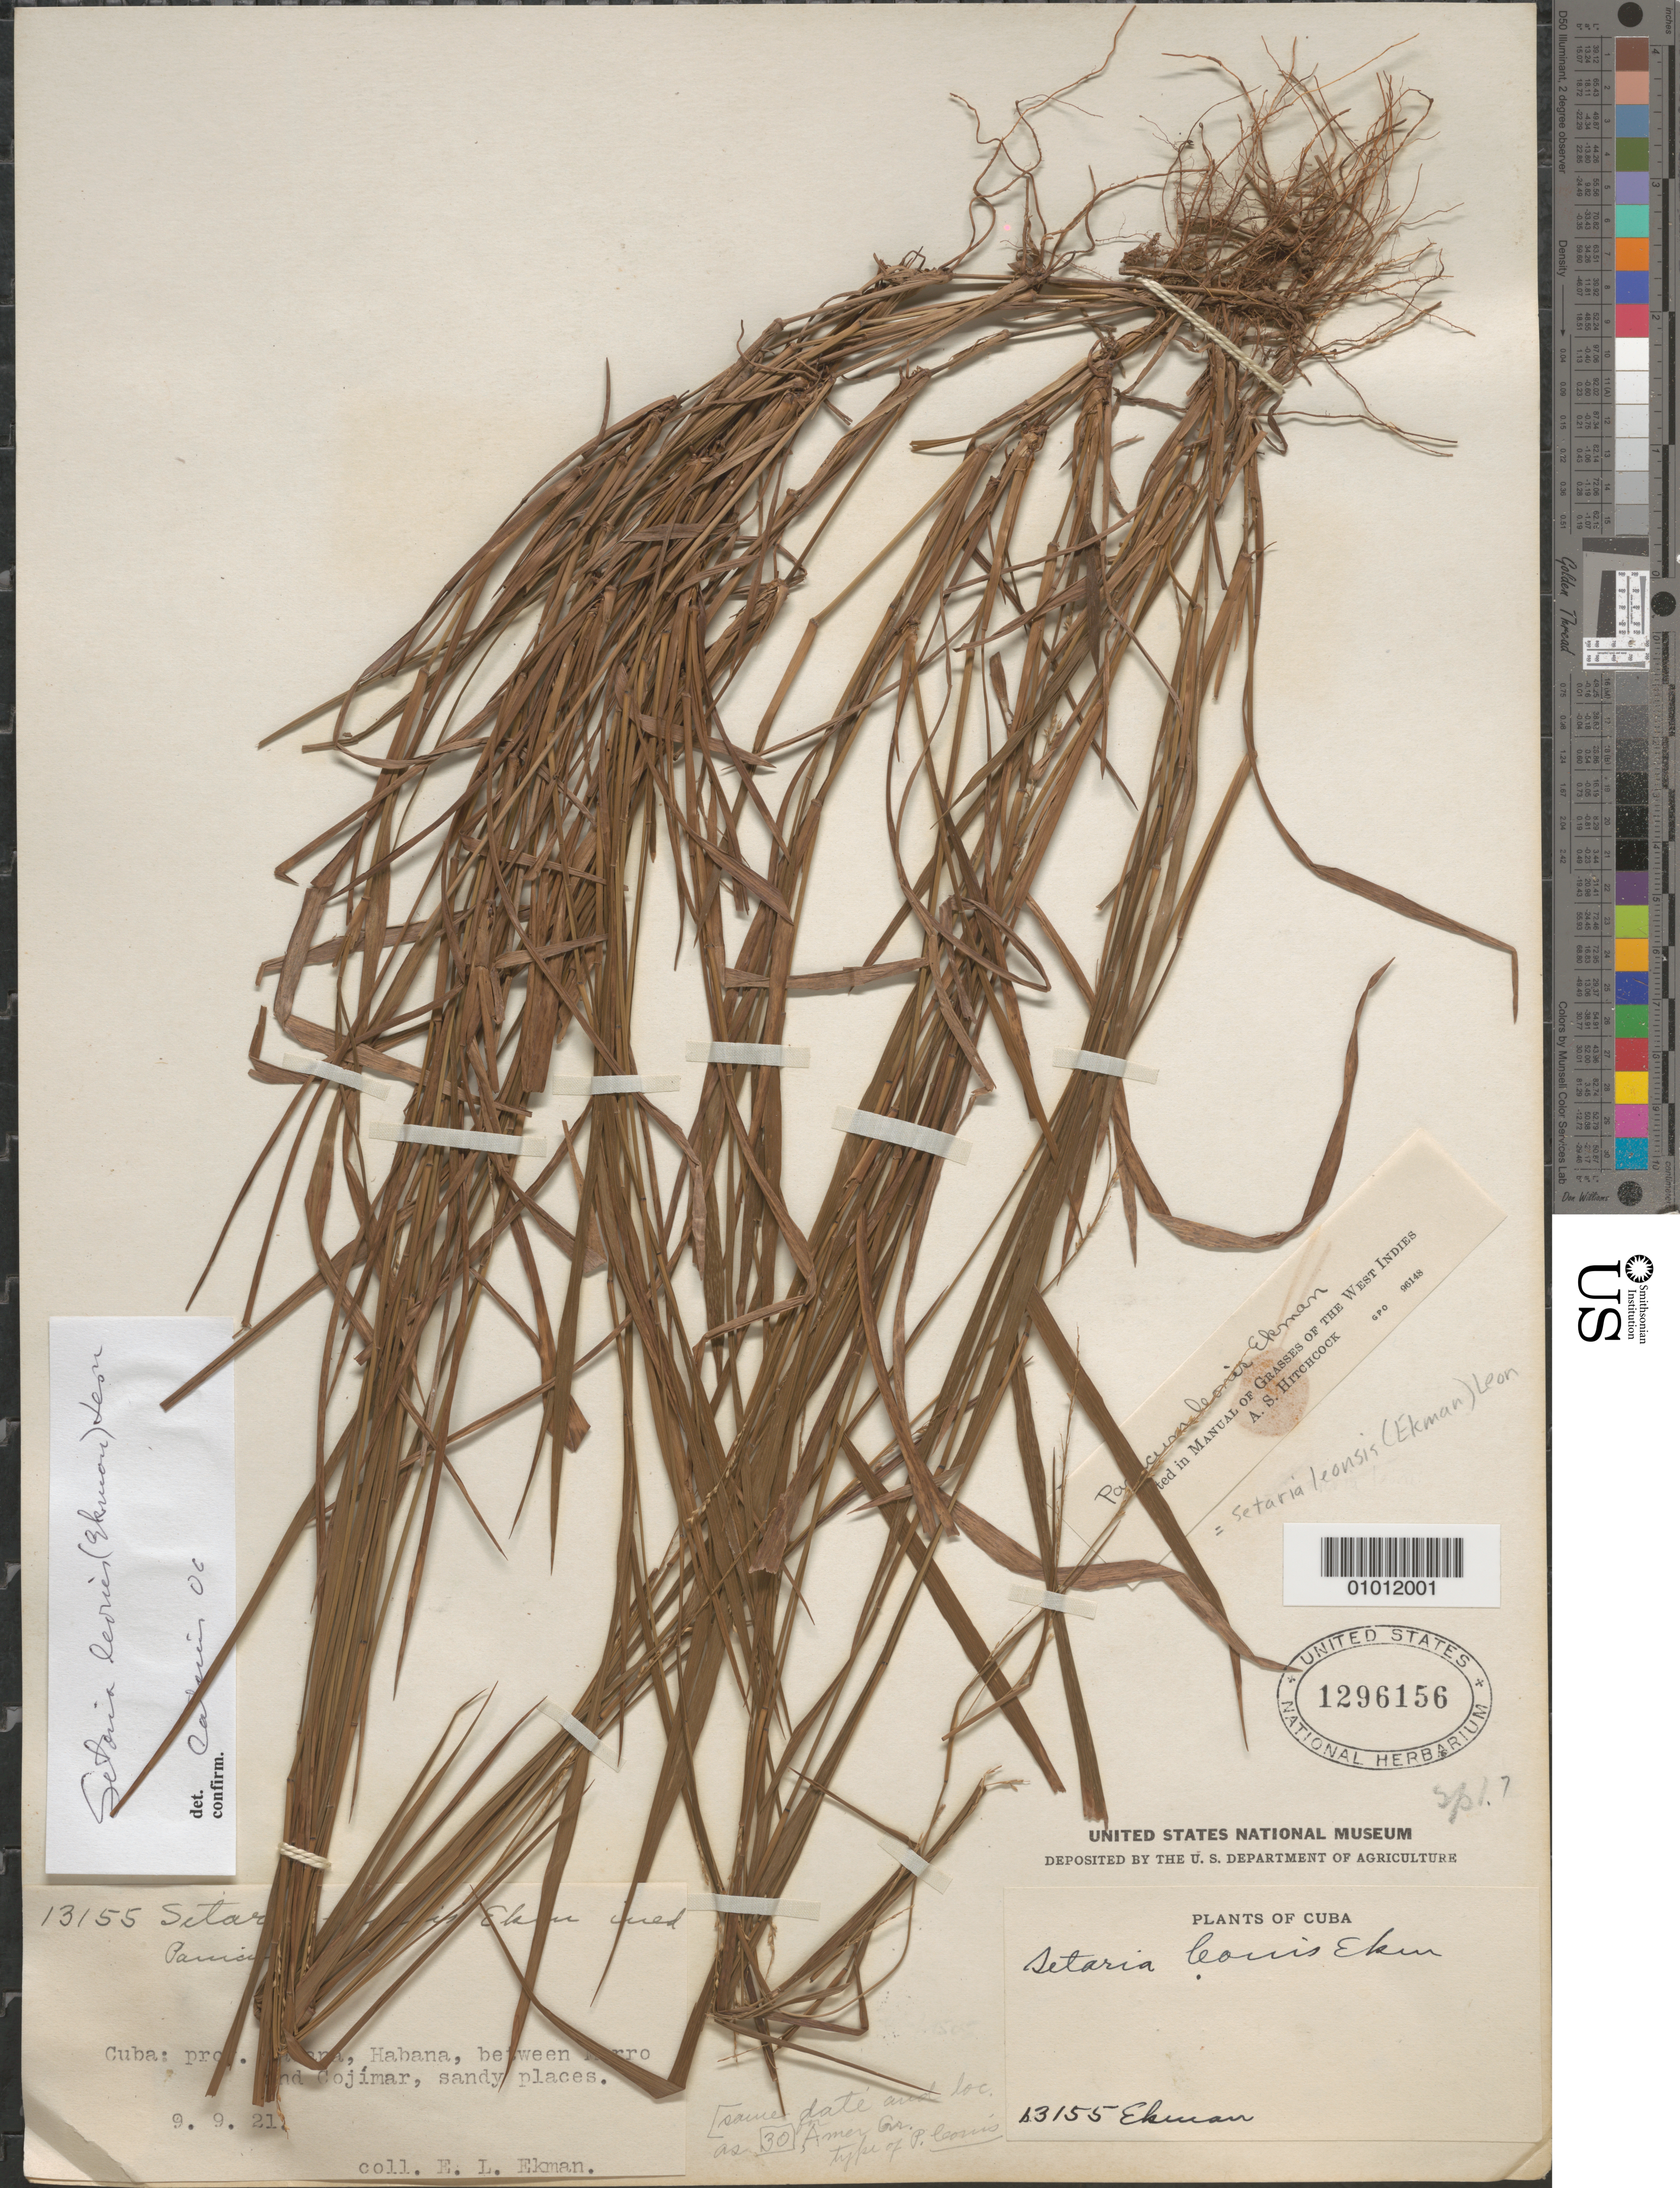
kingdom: Plantae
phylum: Tracheophyta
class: Liliopsida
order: Poales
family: Poaceae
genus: Setaria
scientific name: Setaria leonis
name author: (Ekman) León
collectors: E. L. Ekman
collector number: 13155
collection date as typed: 09 Sep 1921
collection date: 1921-09-09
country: Cuba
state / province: La Habana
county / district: Municipio Habana del Este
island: Cuba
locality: Between Morro and Cojimar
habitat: Sandy places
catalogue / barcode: US 1296156